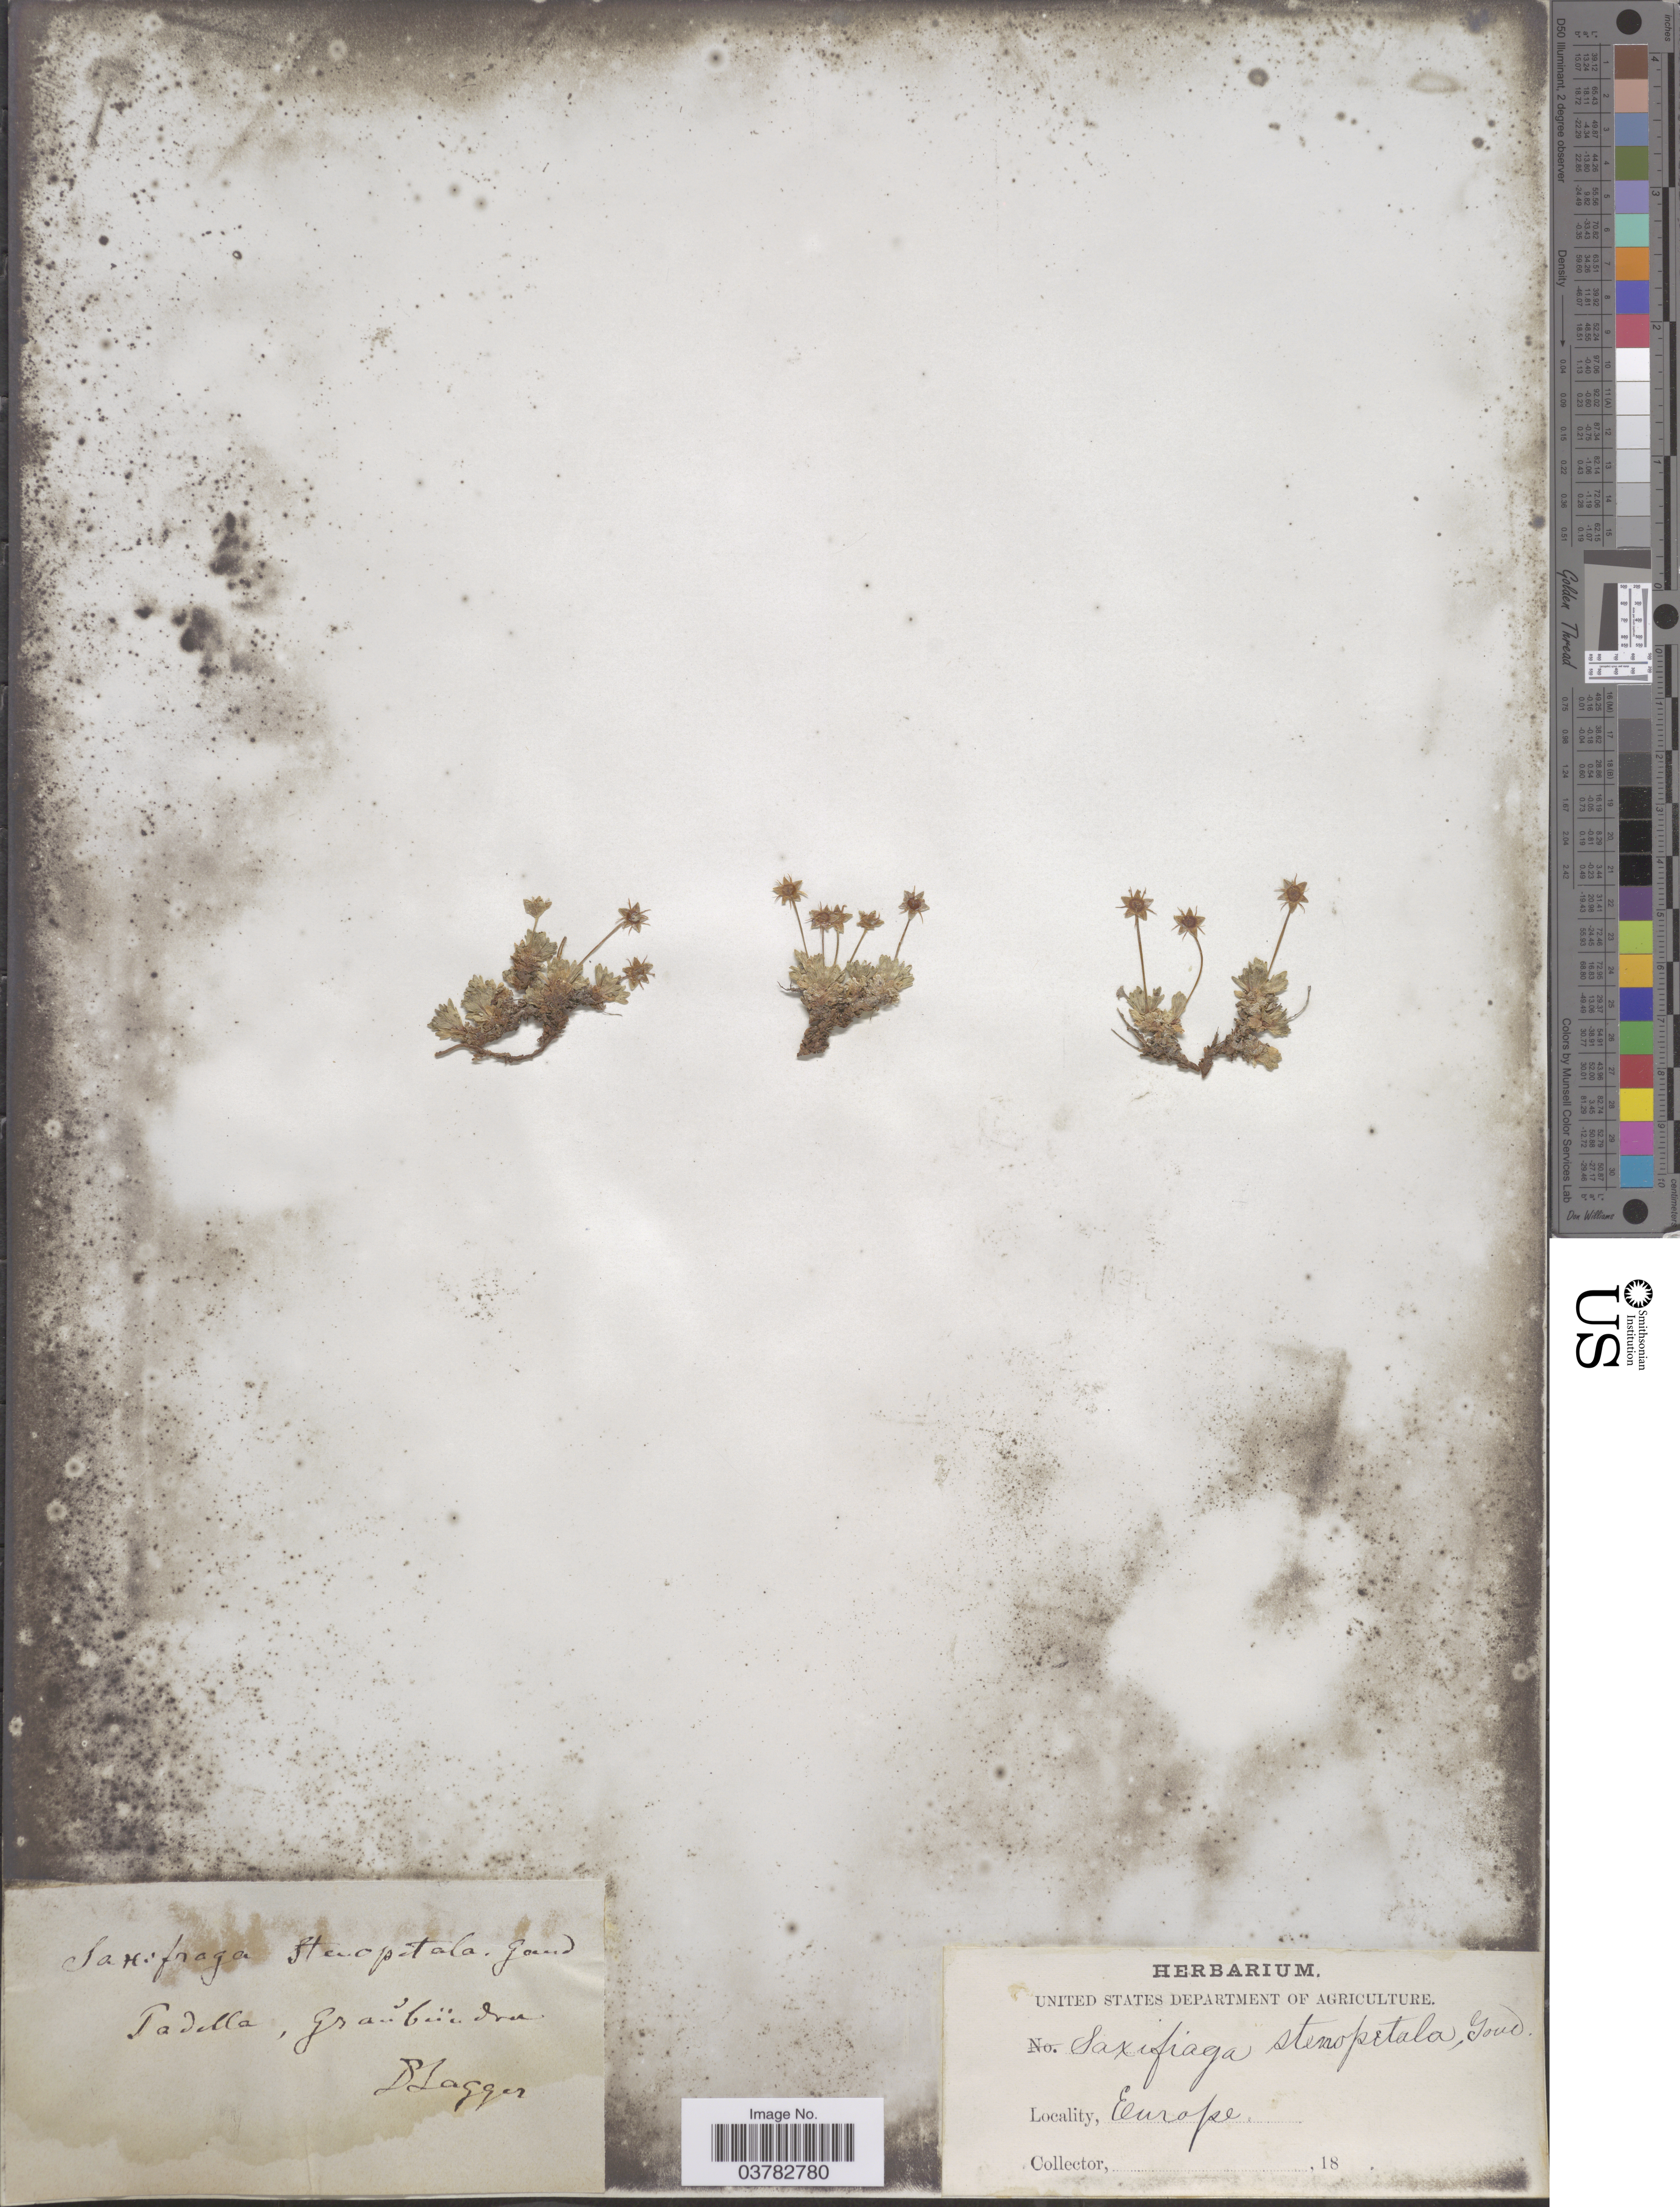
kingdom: Plantae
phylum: Tracheophyta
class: Magnoliopsida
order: Saxifragales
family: Saxifragaceae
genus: Saxifraga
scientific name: Saxifraga stenopetala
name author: Gaudin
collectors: F. J. Lagger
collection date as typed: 18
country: Switzerland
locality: Europe. Tadella, Graŭbünden.